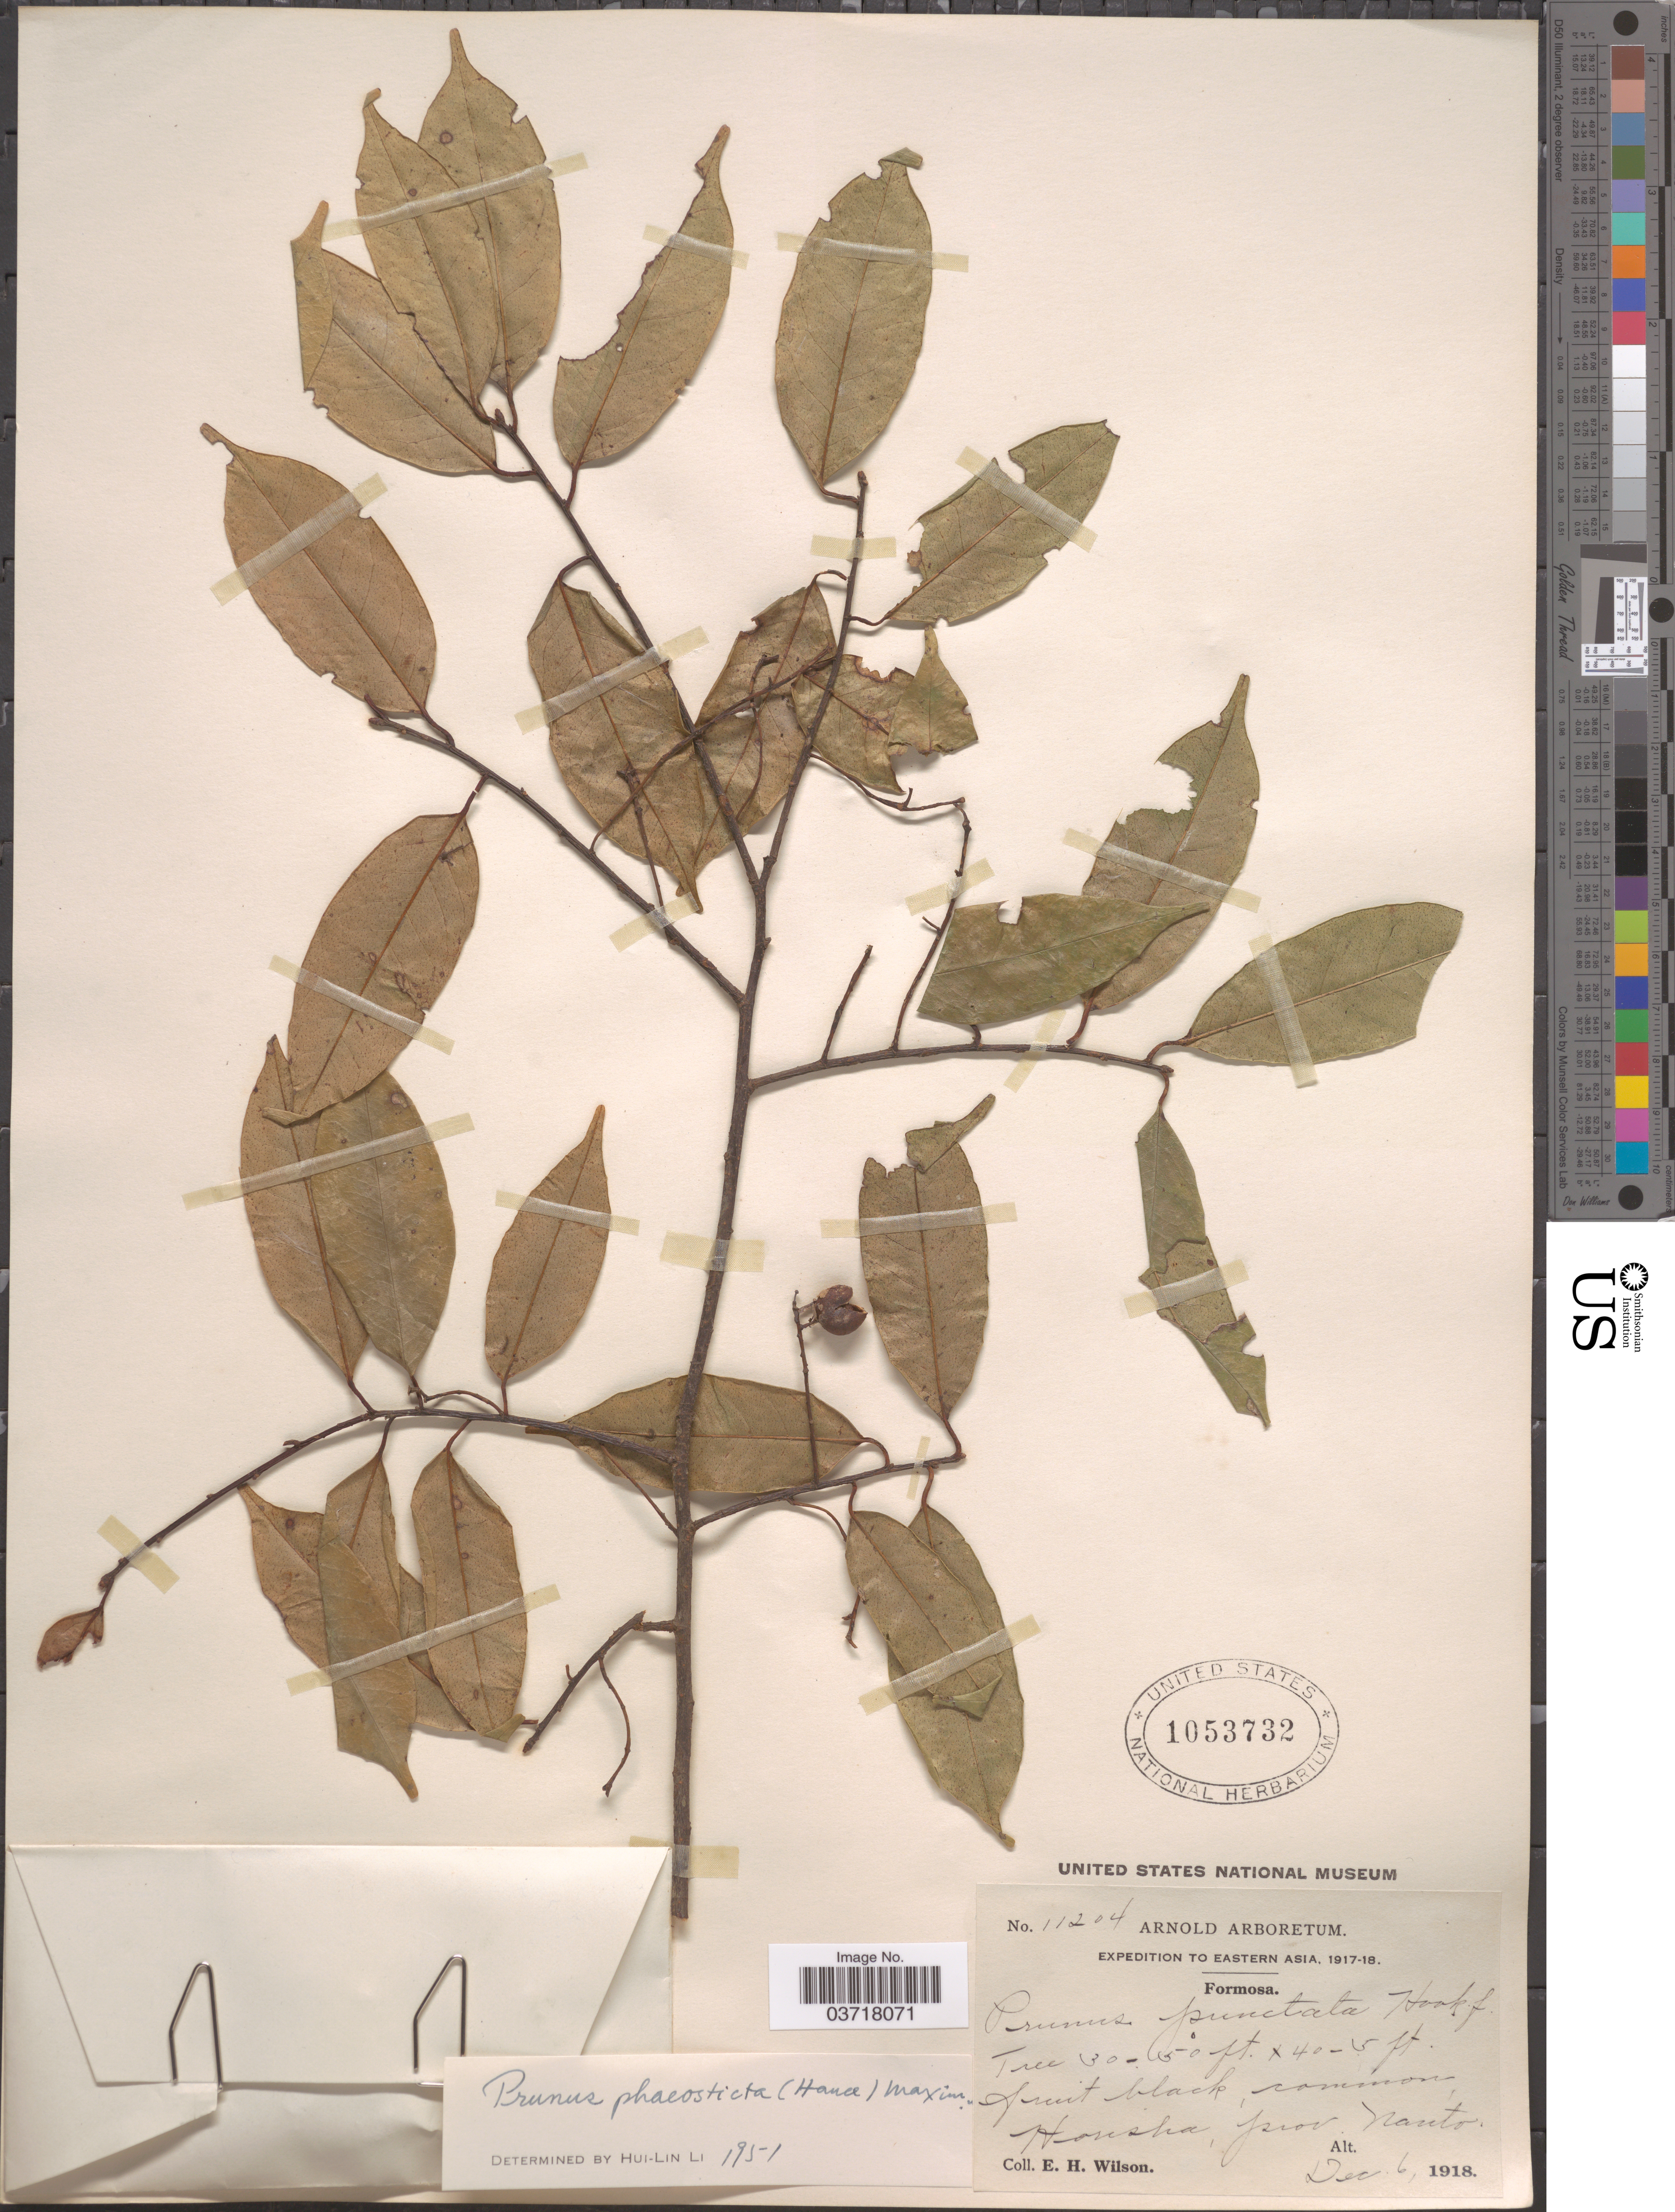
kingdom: Plantae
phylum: Tracheophyta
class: Magnoliopsida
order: Rosales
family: Rosaceae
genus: Prunus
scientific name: Prunus phaeosticta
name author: (Hance) Maxim.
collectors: E. Wilson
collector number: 11204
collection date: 1918-12-06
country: Taiwan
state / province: Nantou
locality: Eastern Asia. Formosa. Honshu, prov. Nanto.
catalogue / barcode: US 1053732